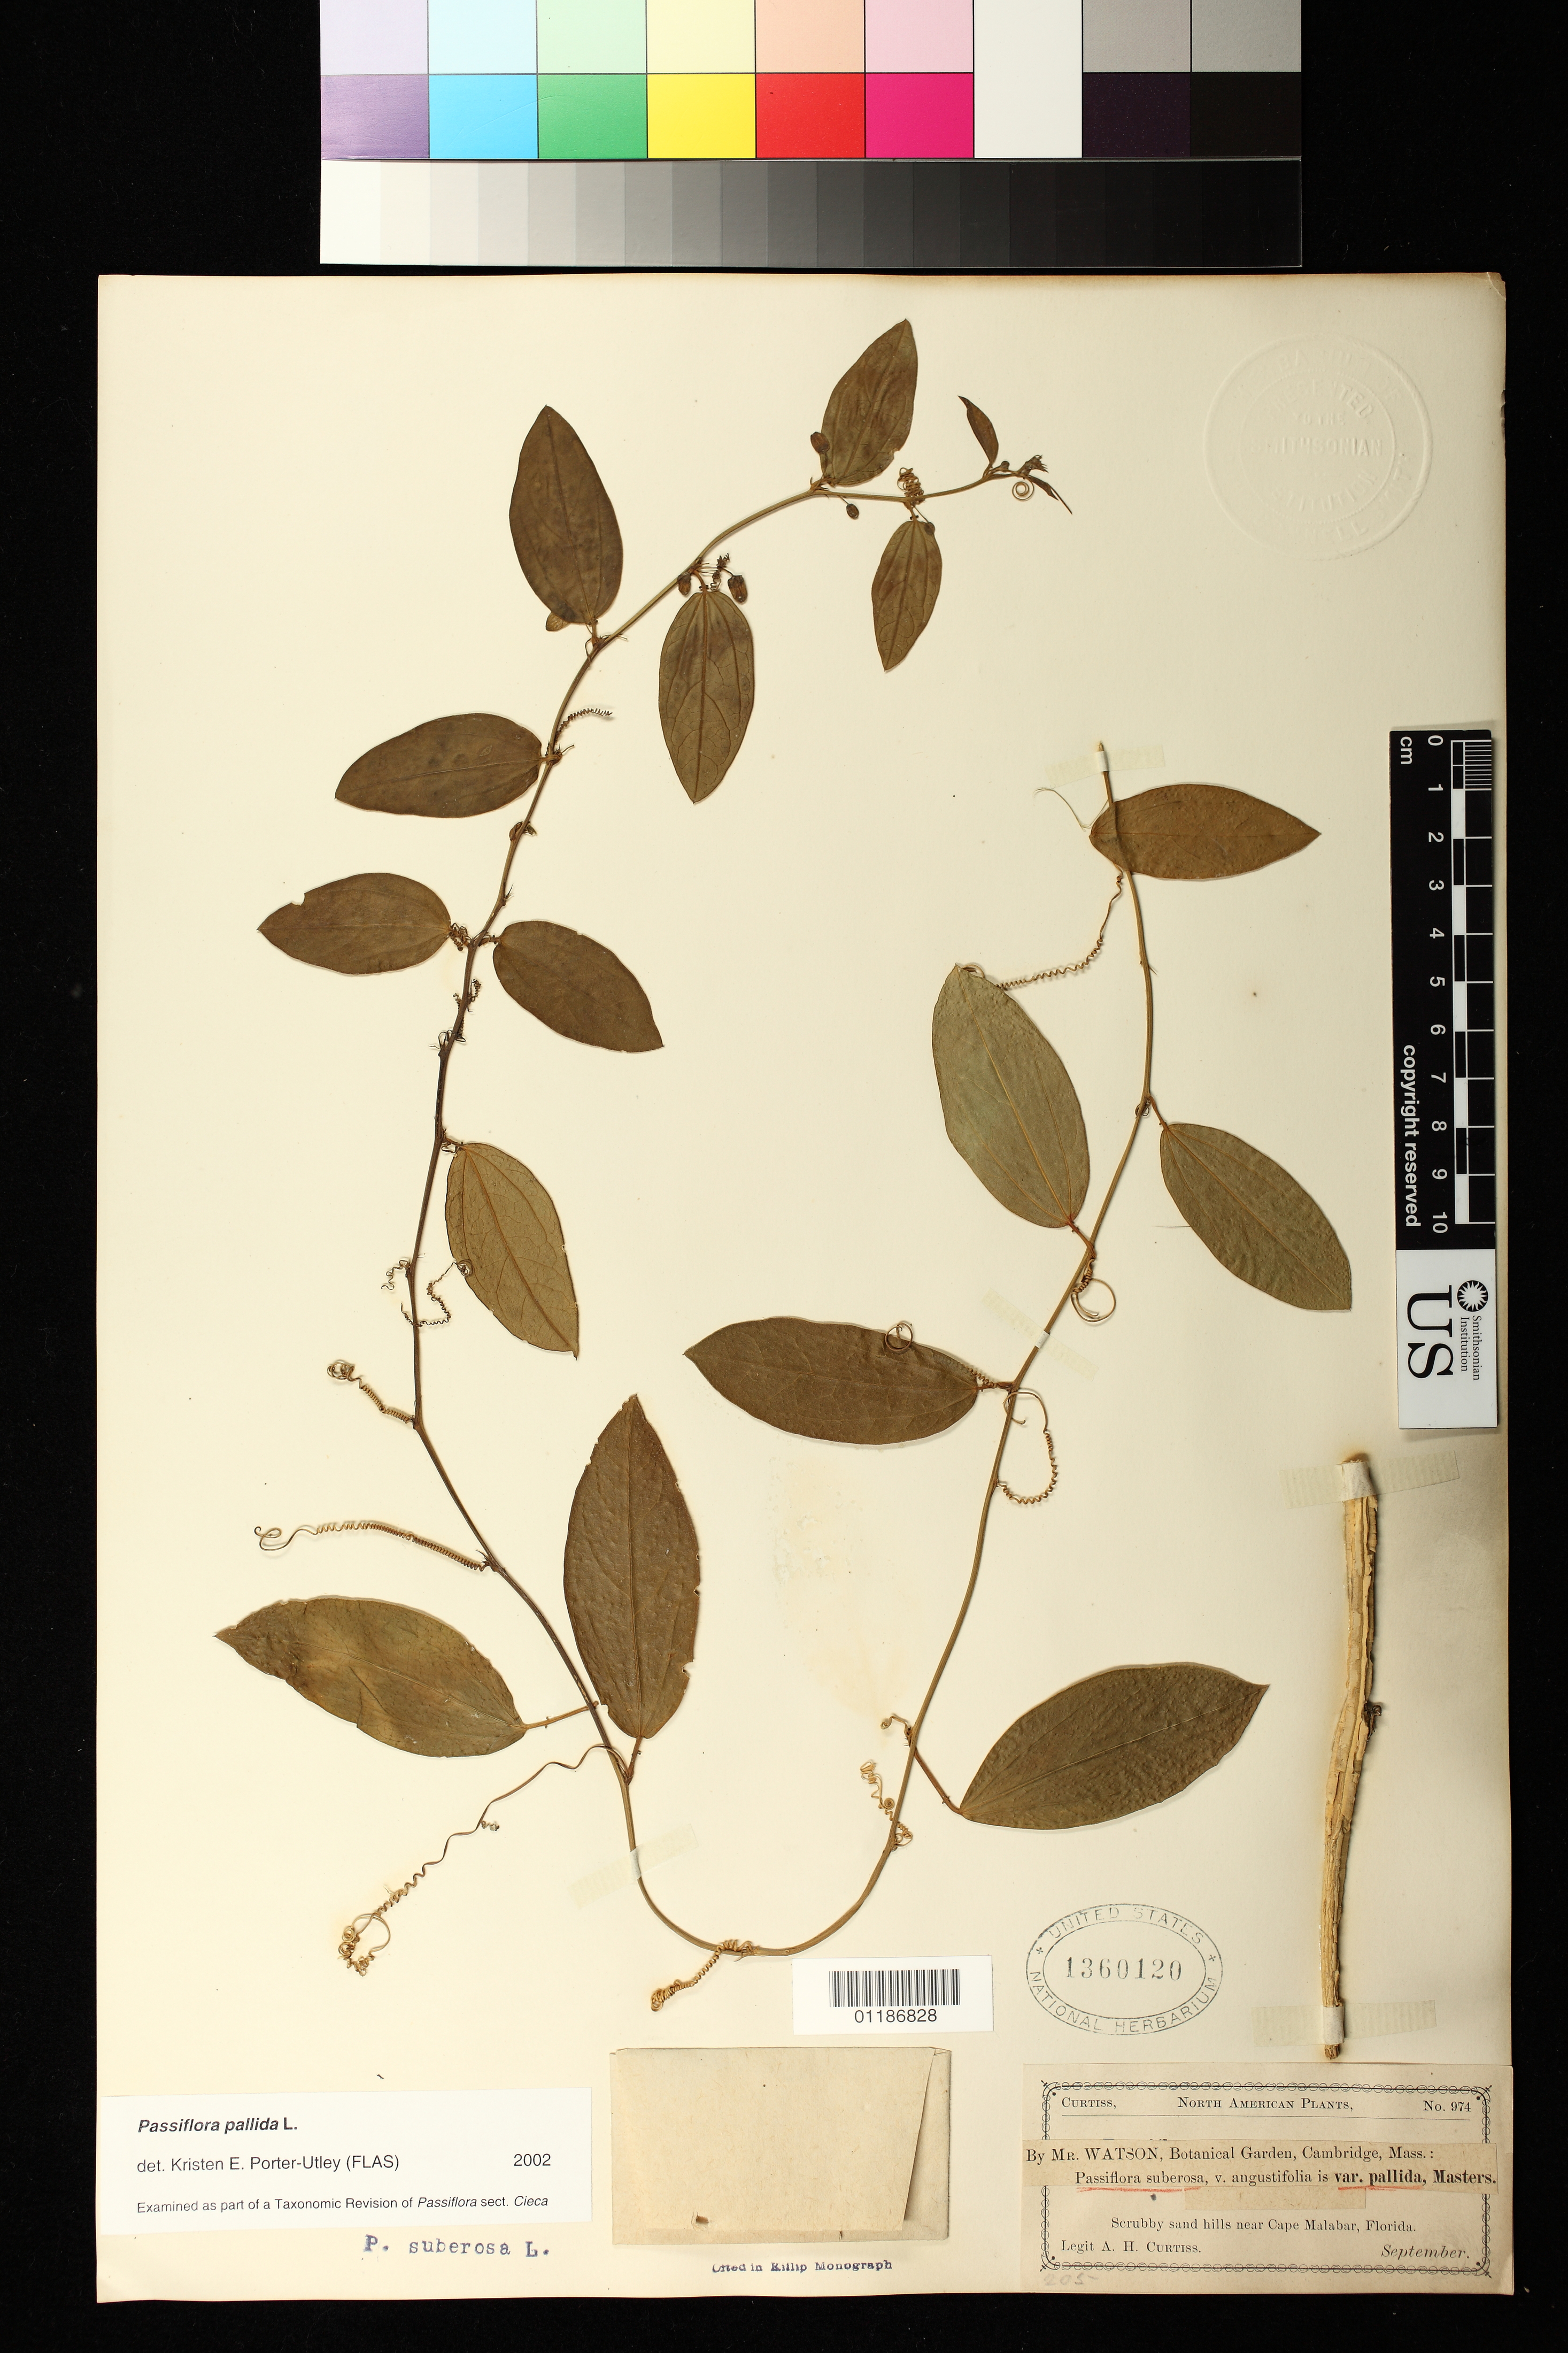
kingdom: Plantae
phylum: Tracheophyta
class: Magnoliopsida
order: Malpighiales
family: Passifloraceae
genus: Passiflora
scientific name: Passiflora pallida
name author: L.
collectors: A. H. Curtiss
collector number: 974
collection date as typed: Sep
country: United States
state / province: Florida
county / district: Brevard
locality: Scrubby sand hills near Cape Malabar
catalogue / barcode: US 1360120